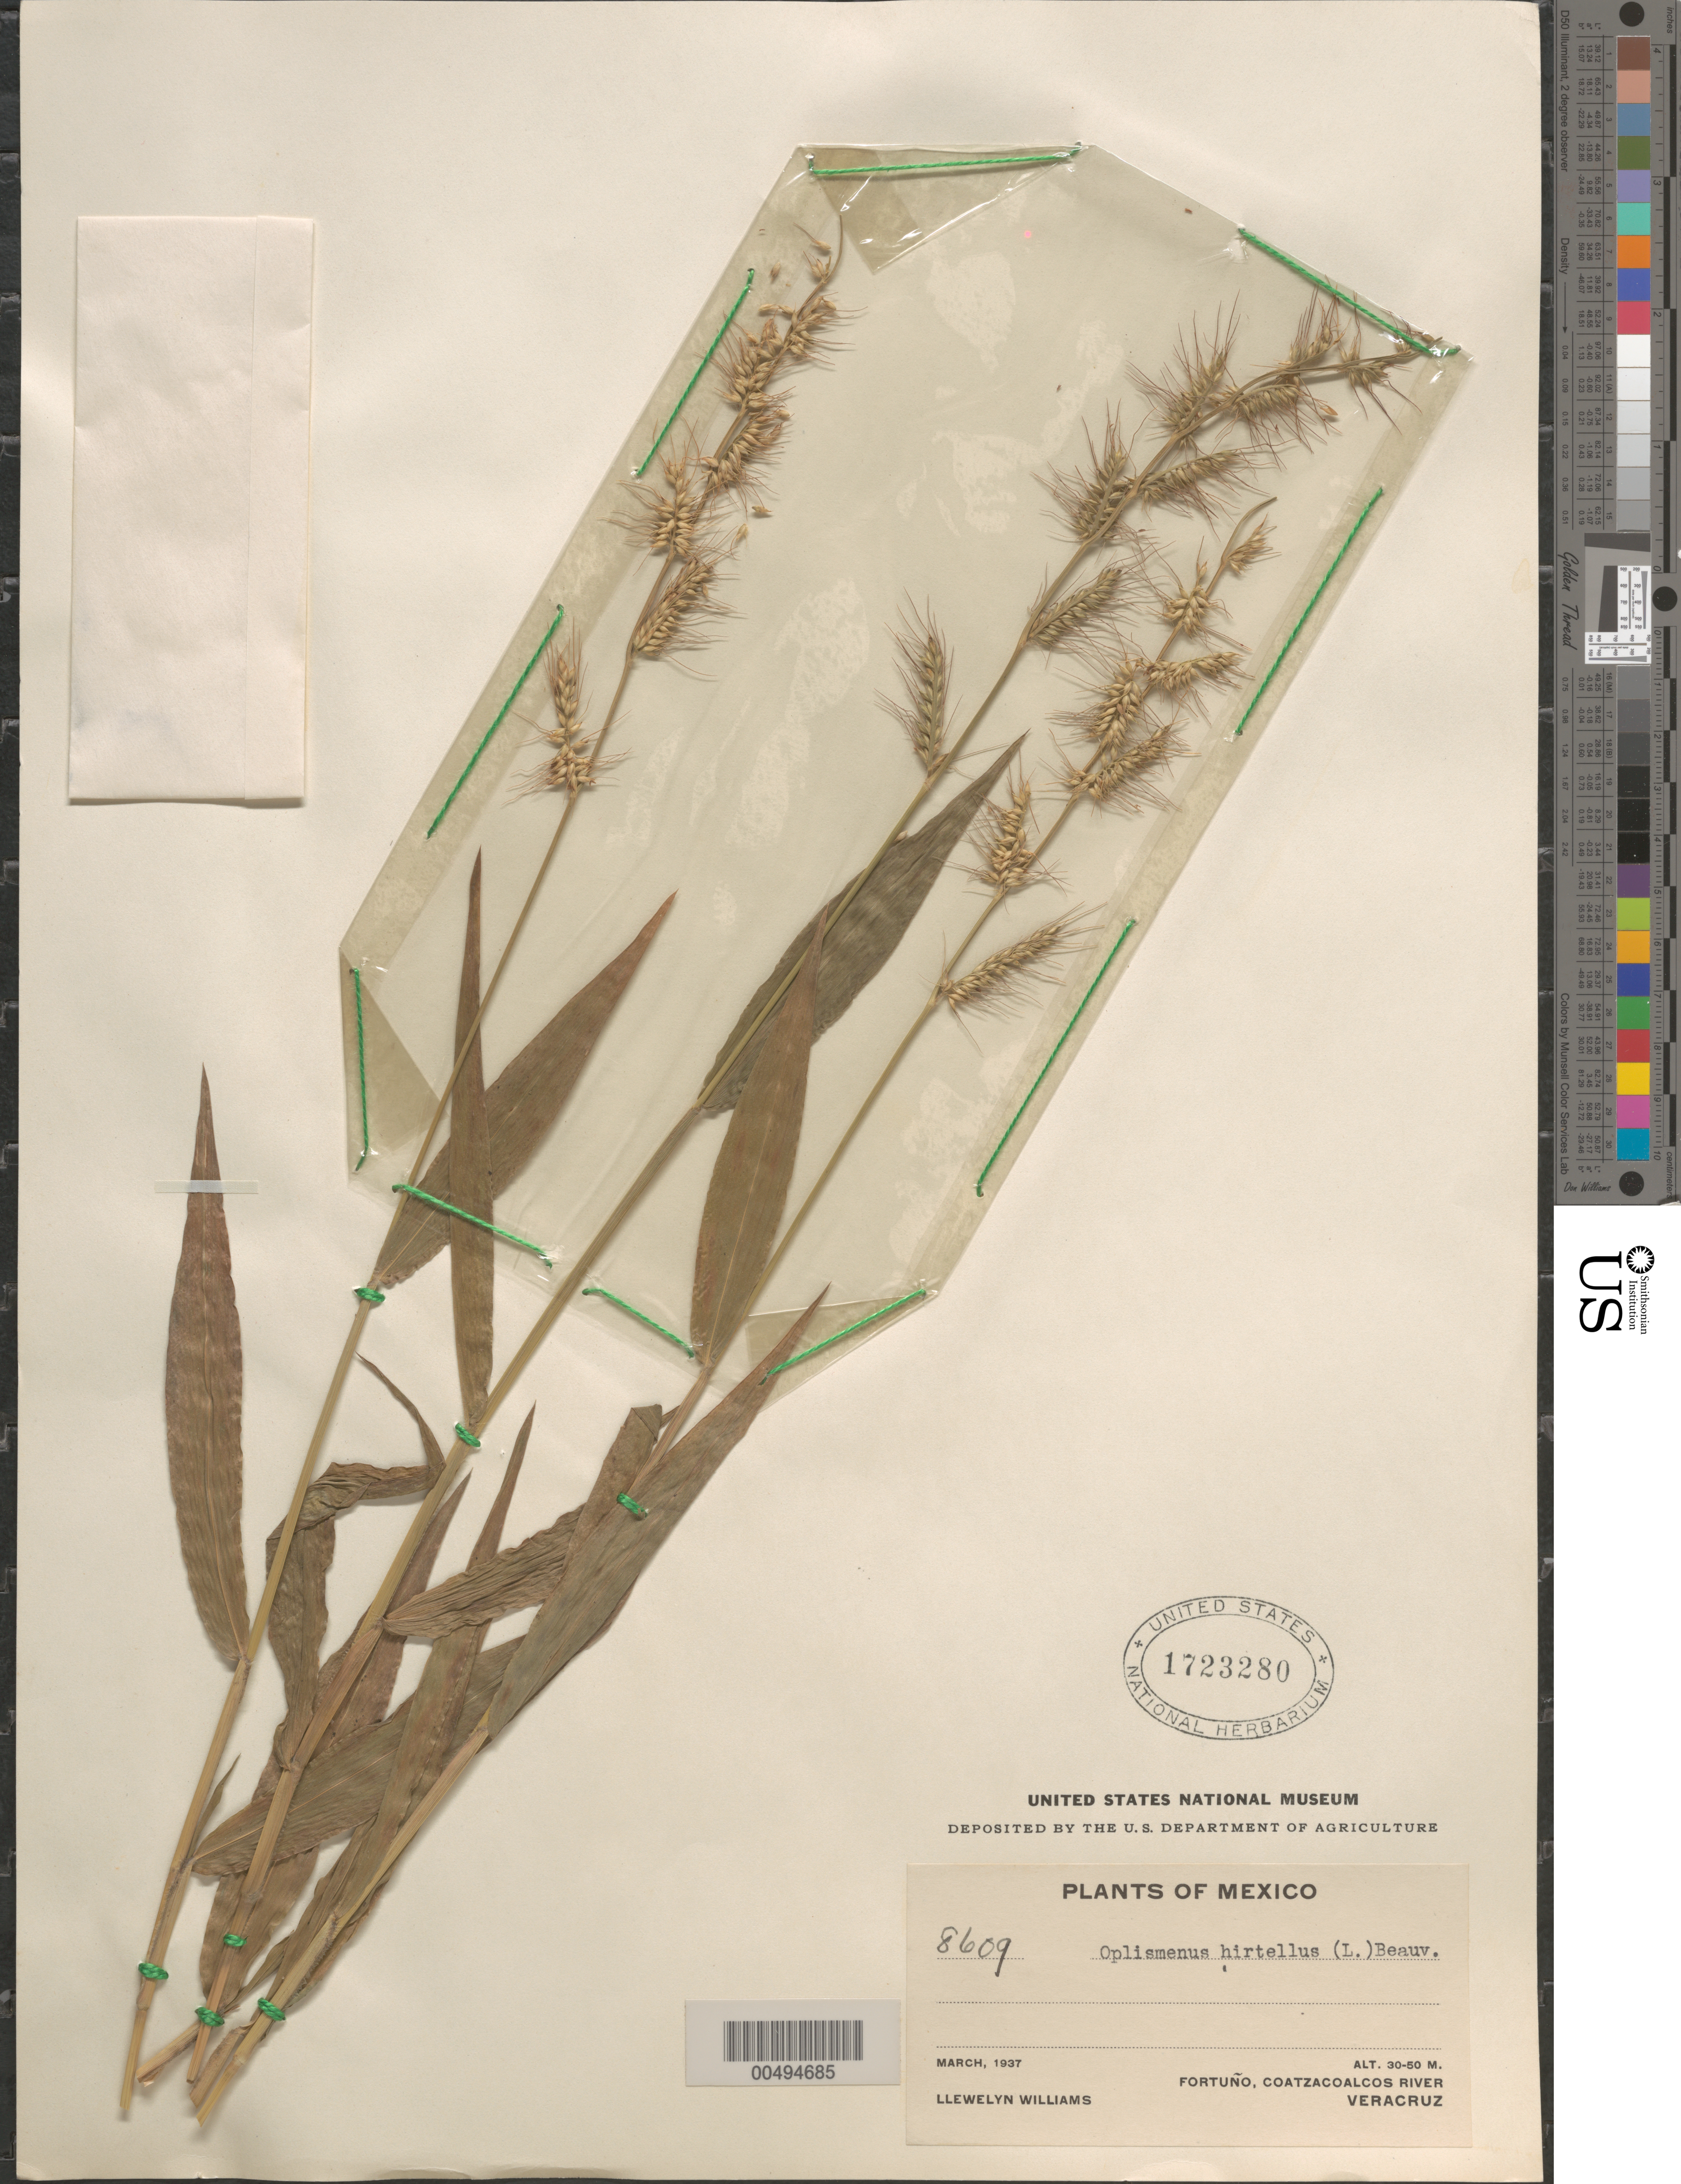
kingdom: Plantae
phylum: Tracheophyta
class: Liliopsida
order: Poales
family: Poaceae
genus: Oplismenus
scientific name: Oplismenus hirtellus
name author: (L.) P. Beauv.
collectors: Ll. Williams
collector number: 8609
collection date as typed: Mar 1937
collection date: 1937-03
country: Mexico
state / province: Veracruz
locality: Fortuno, Coatzacoalcos River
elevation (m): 30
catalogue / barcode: US 1723280